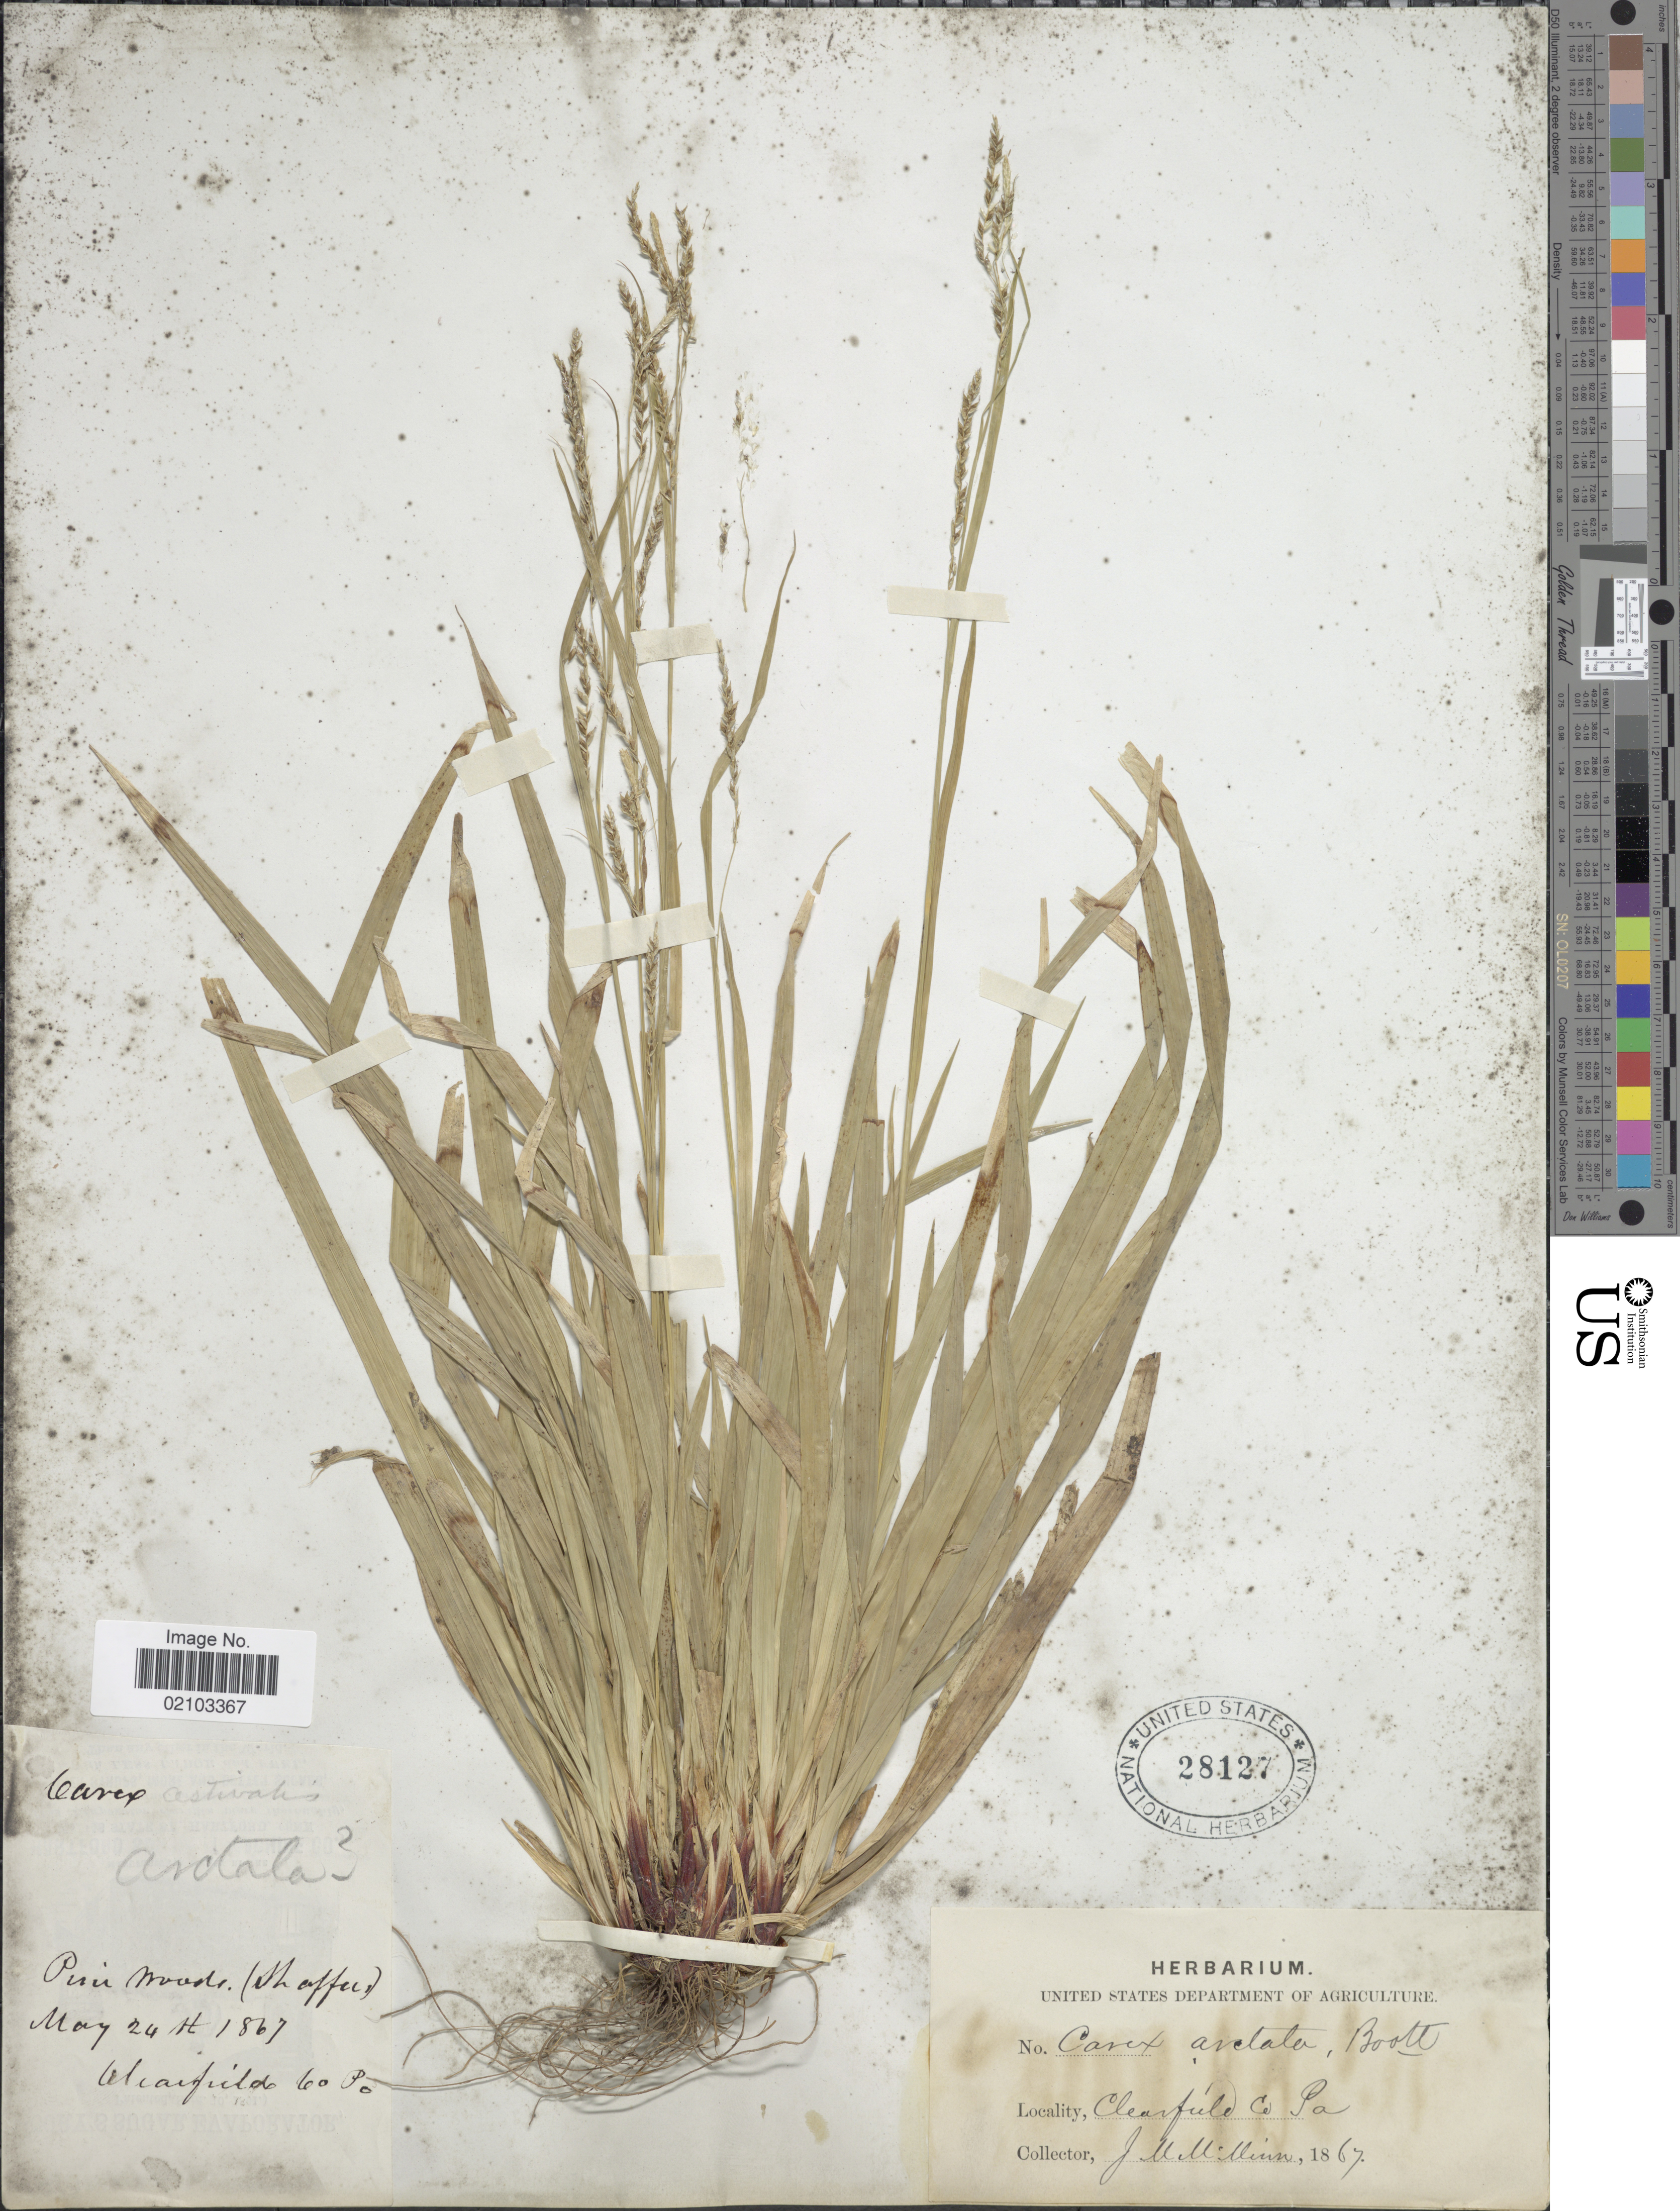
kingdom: Plantae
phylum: Tracheophyta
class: Liliopsida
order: Poales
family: Cyperaceae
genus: Carex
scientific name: Carex arctata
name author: Boott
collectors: J. McMinn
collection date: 1867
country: United States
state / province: Pennsylvania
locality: Clearfield Co.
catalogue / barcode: US 28127